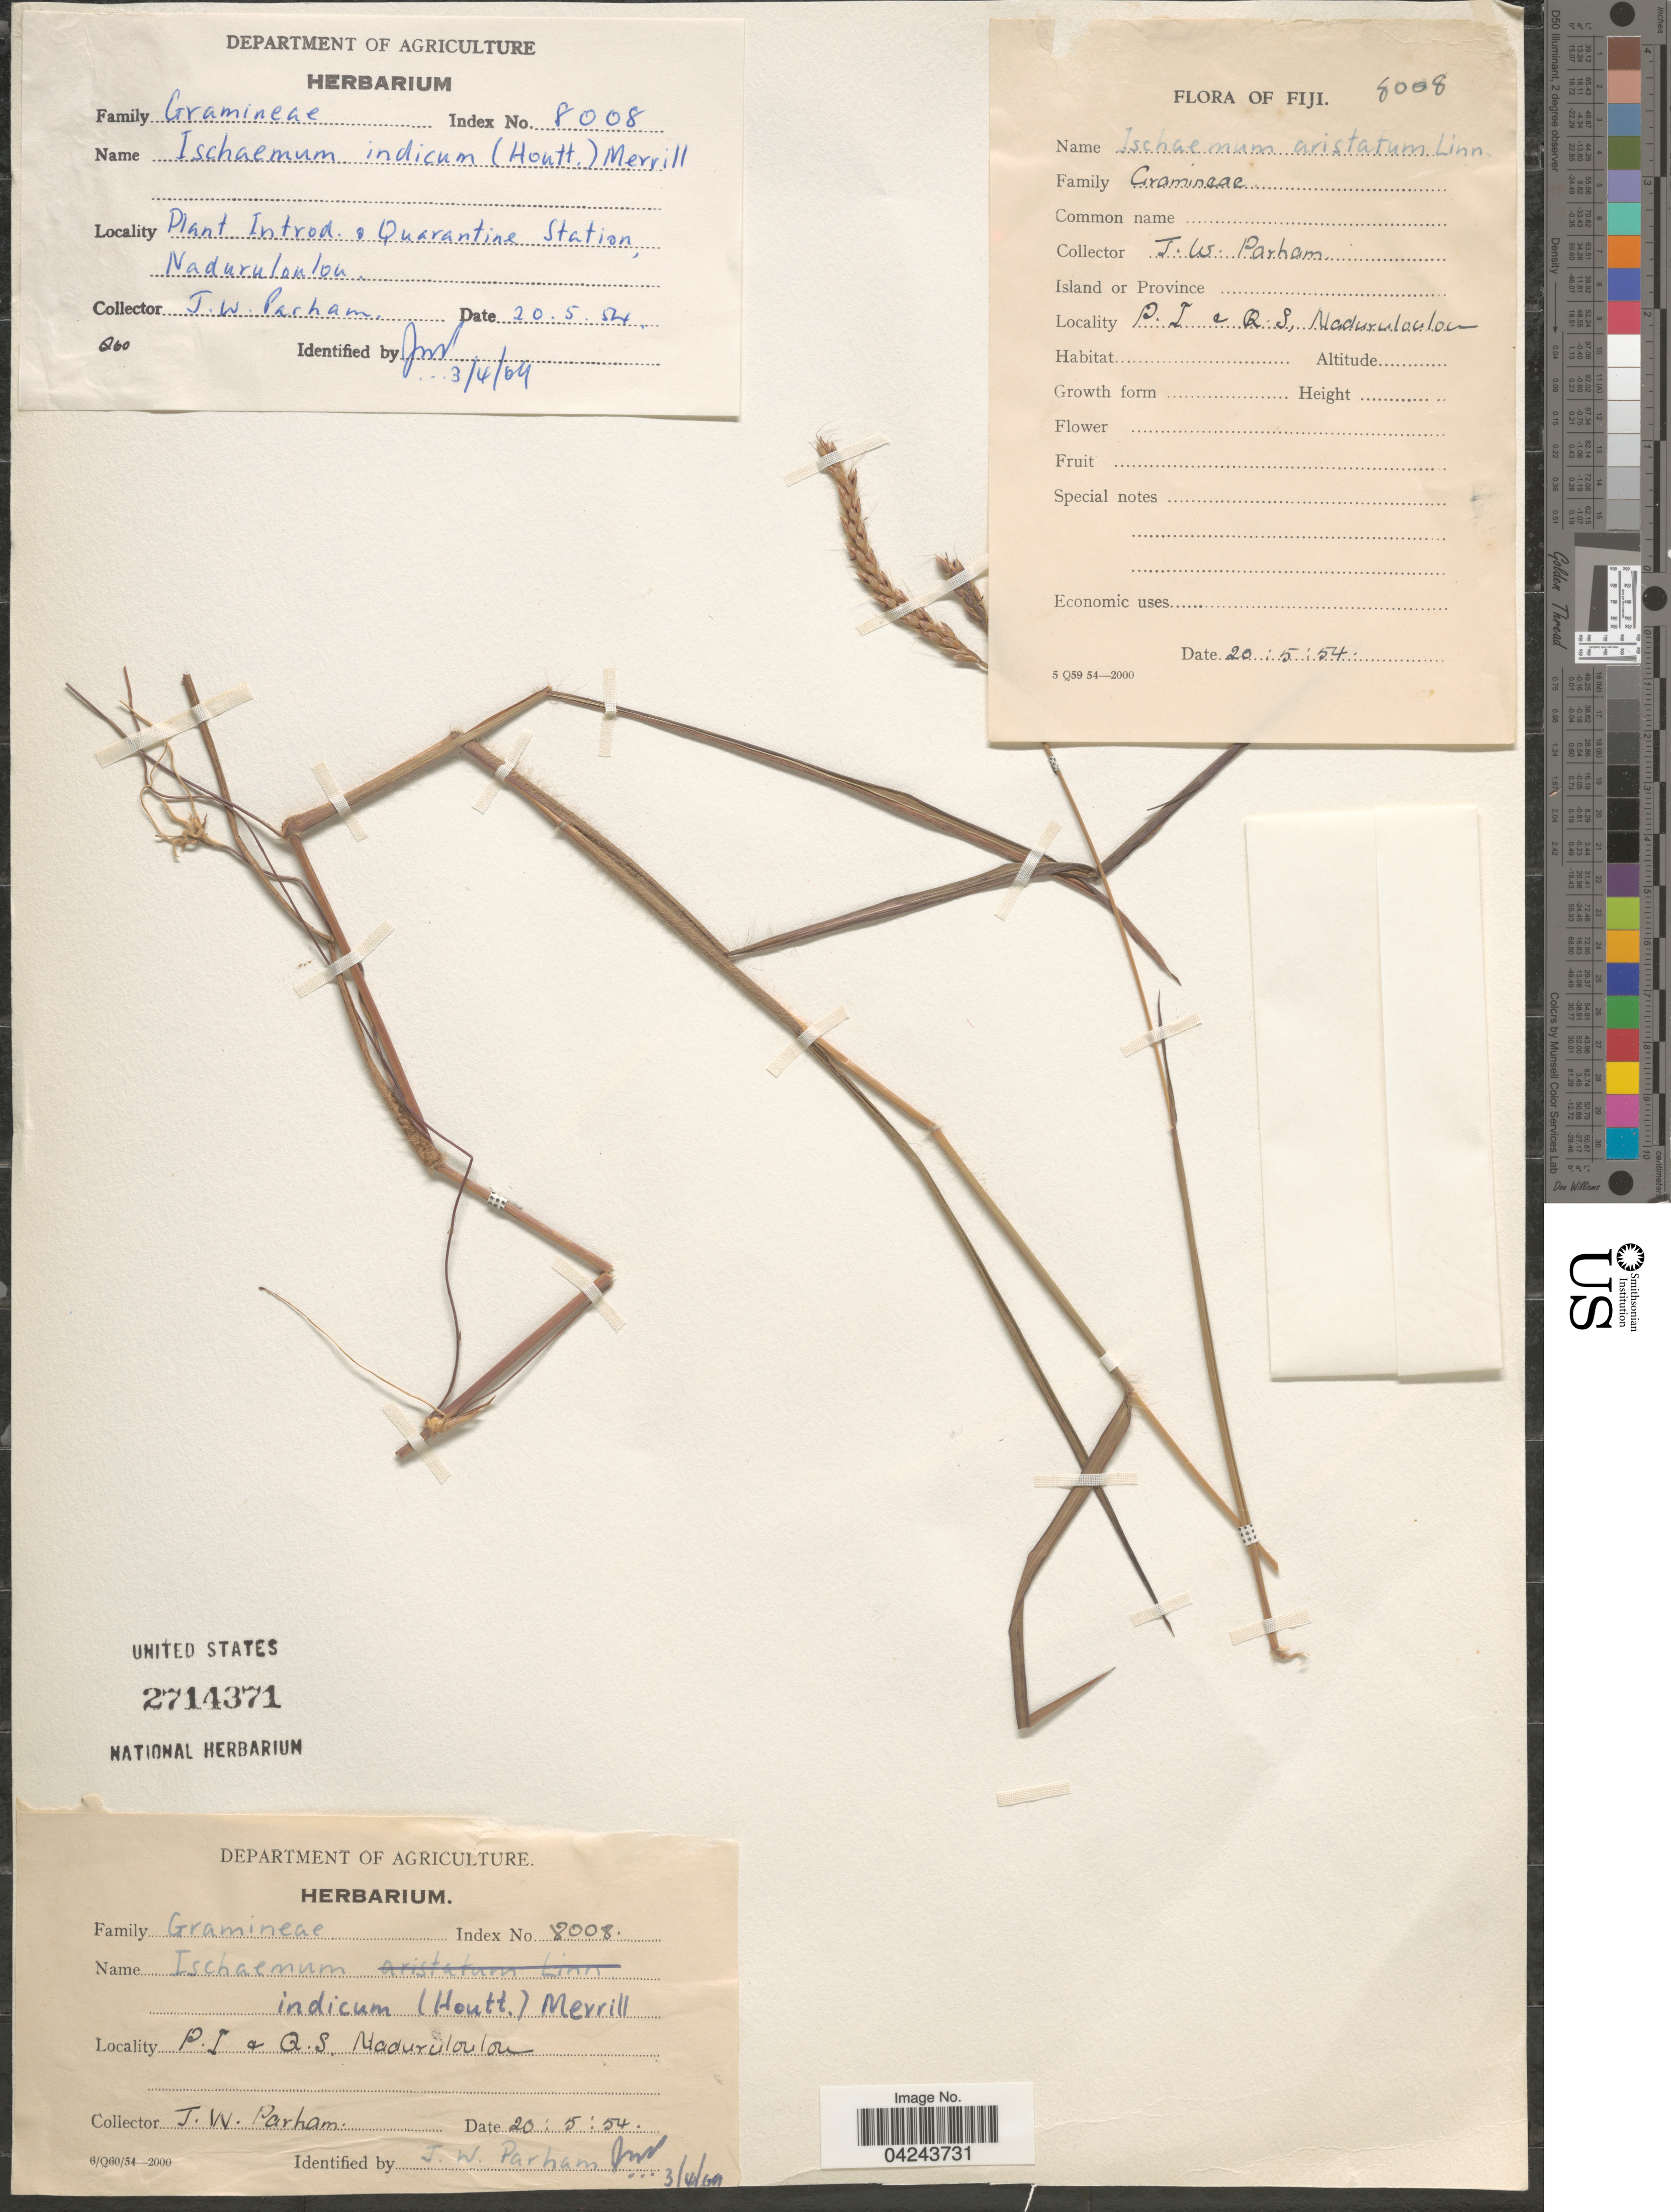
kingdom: Plantae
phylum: Tracheophyta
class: Liliopsida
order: Poales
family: Poaceae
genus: Ischaemum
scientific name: Ischaemum ciliare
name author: Retz.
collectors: J. Parham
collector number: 8008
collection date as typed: Transcribed d/m/y: 20/5/54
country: Fiji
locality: Plant Introd. & Quarrantine Station, Maduruloulou.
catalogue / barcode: US 2714371